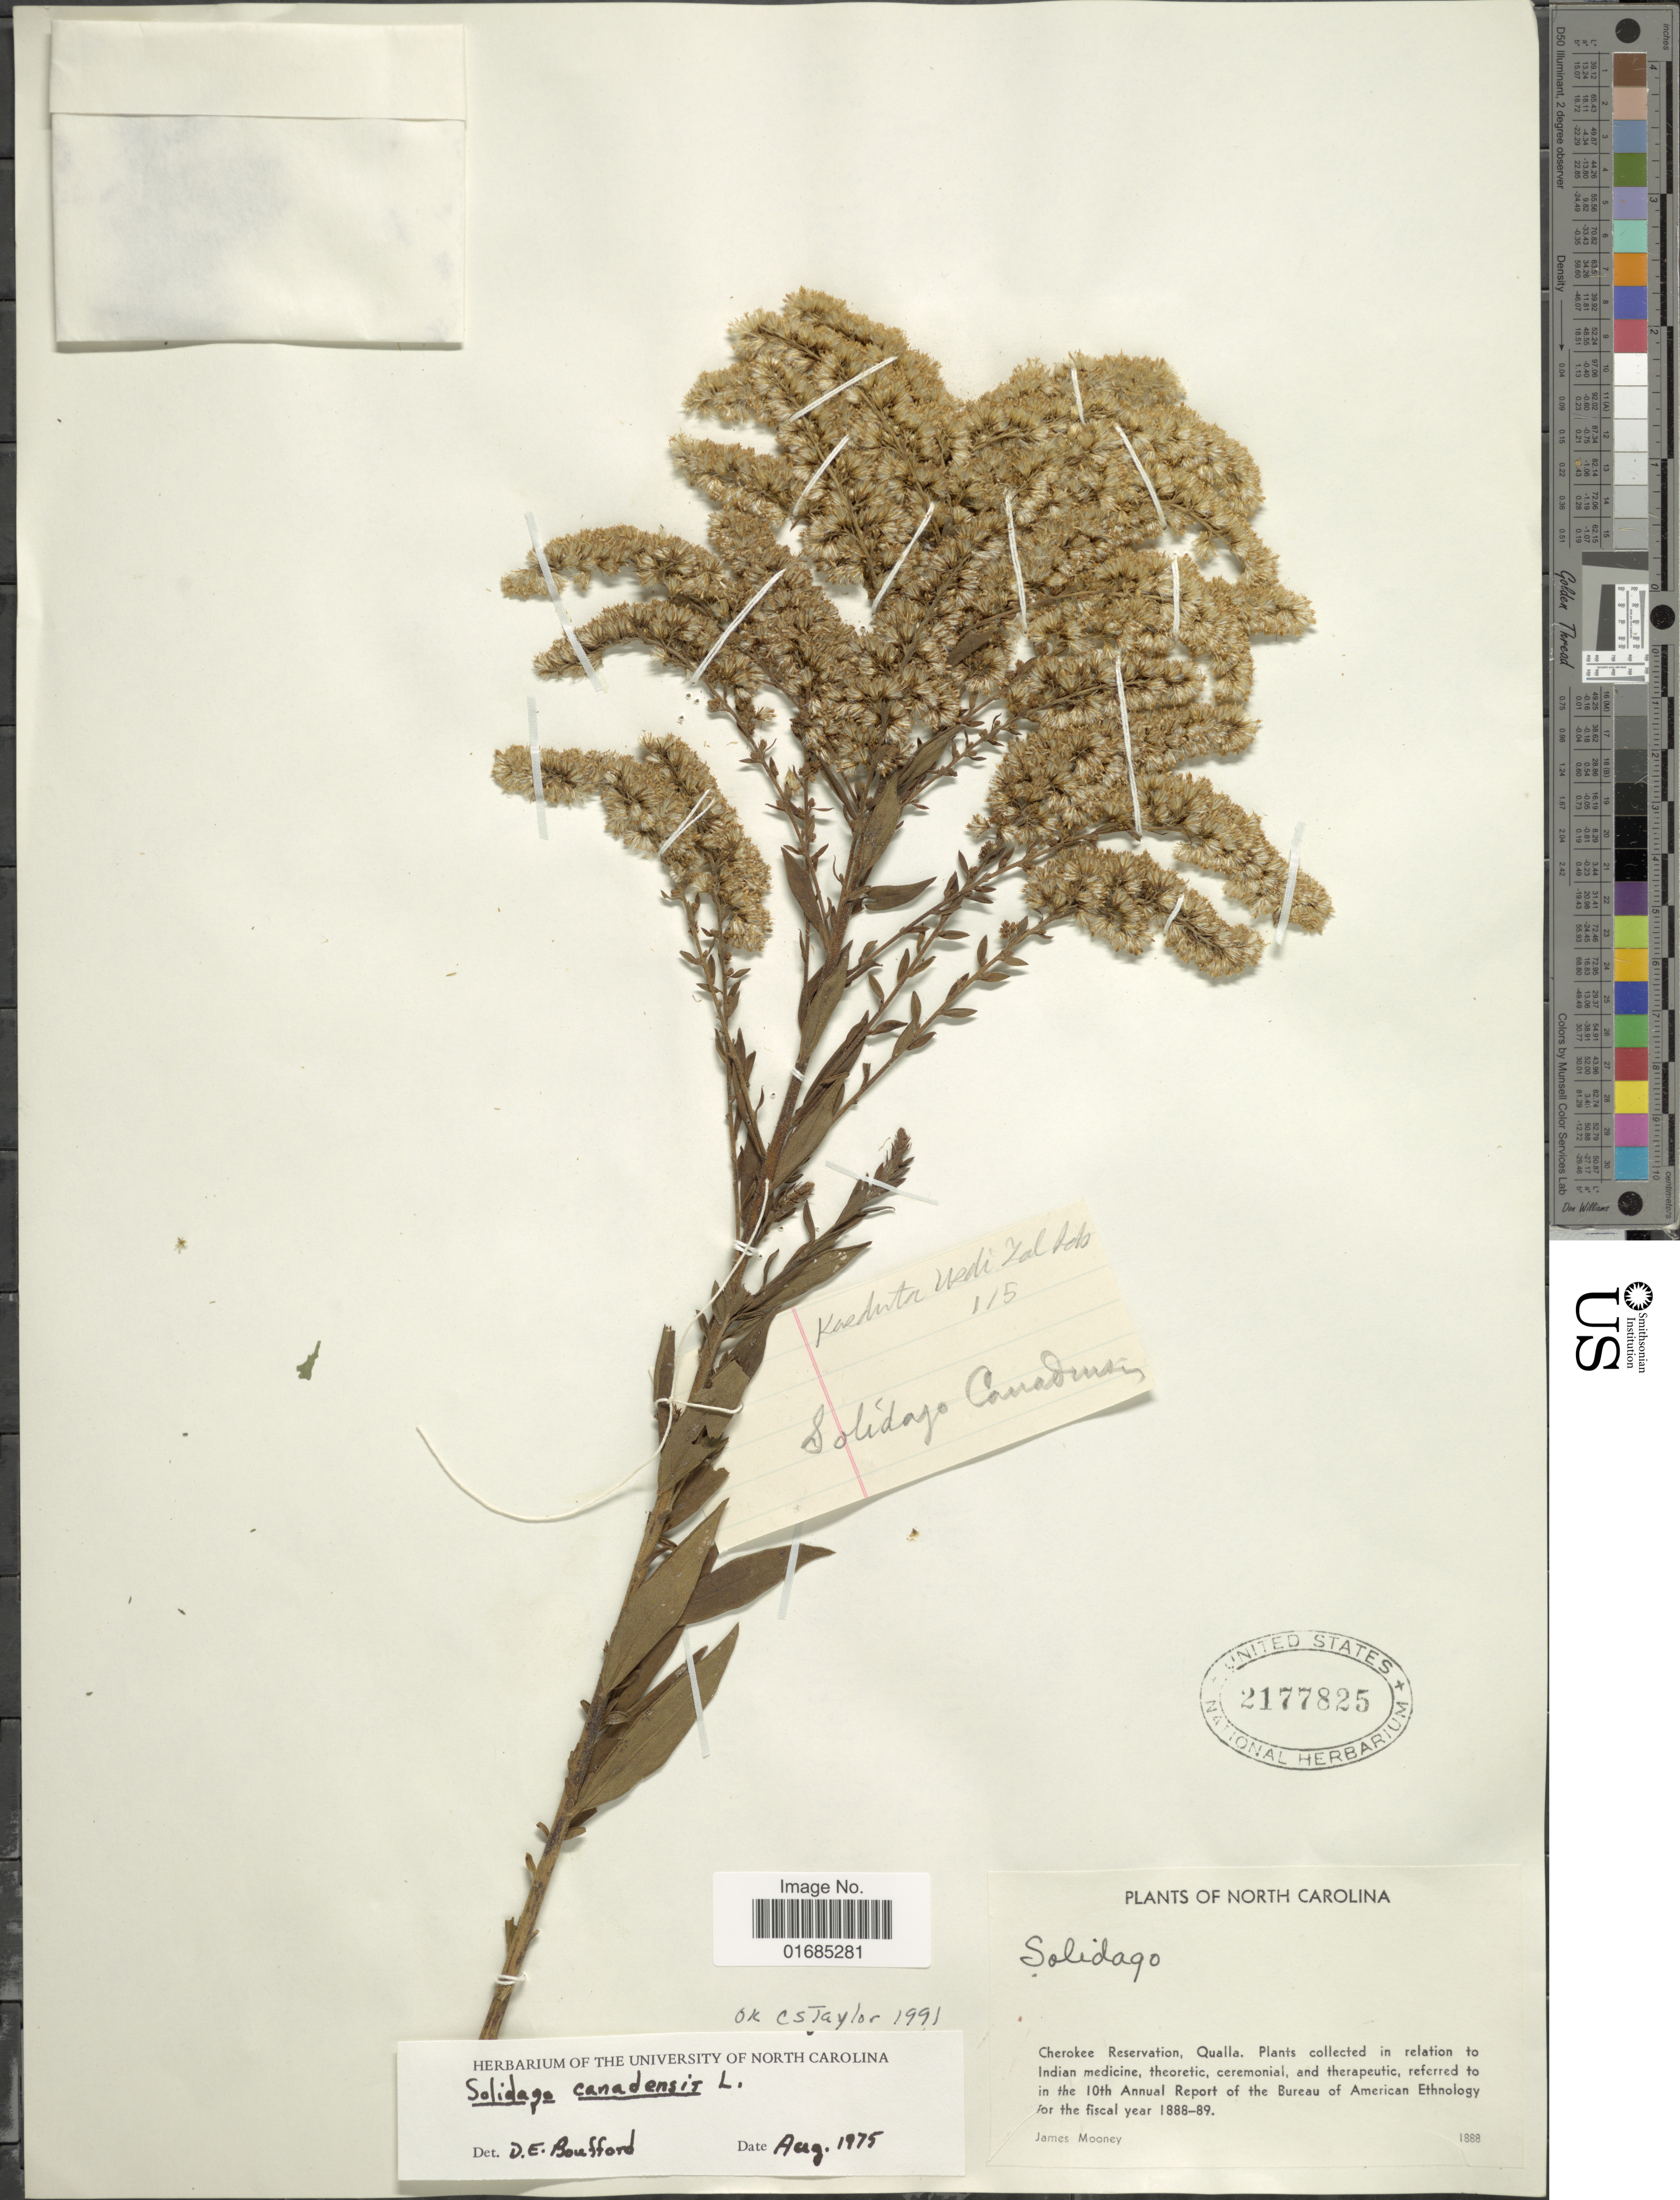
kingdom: Plantae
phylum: Tracheophyta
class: Magnoliopsida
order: Asterales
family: Asteraceae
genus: Solidago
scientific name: Solidago canadensis var. canadensis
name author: L.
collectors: J. Mooney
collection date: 1888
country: United States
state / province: North Carolina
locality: Cherokee Reservation, Qualla.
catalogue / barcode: US 2177825